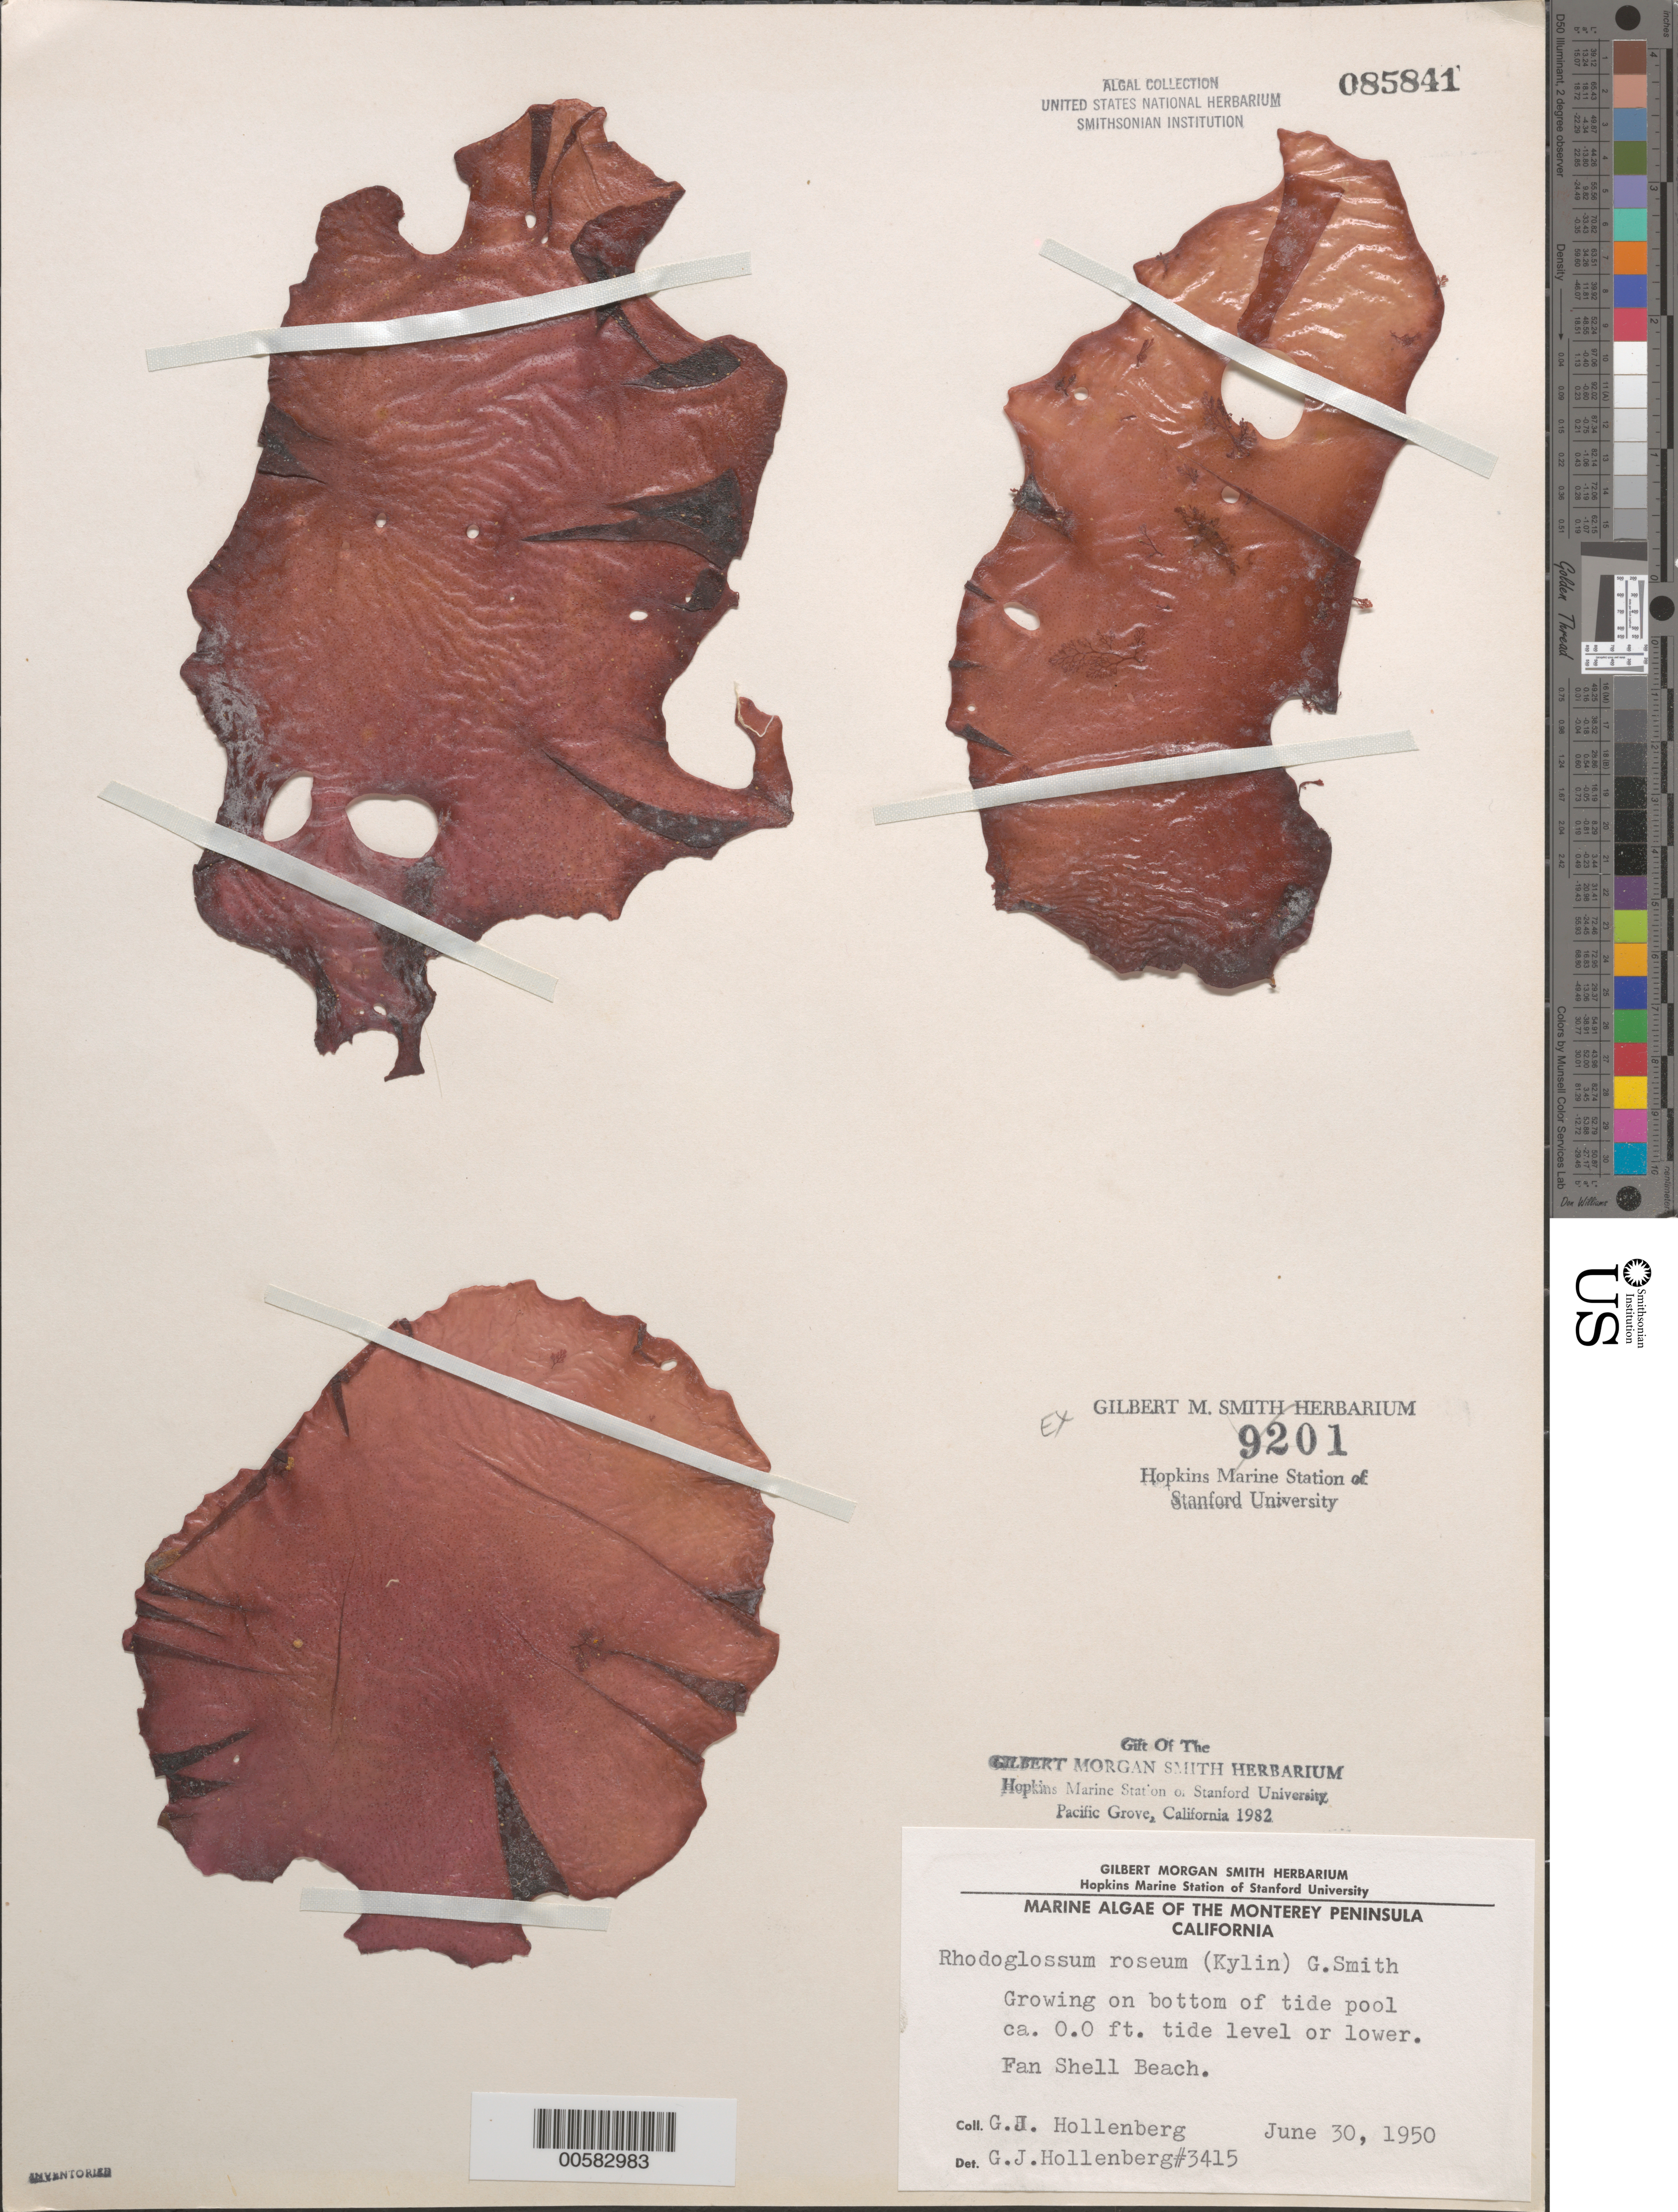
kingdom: Plantae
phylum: Rhodophyta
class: Florideophyceae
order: Gigartinales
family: Gigartinaceae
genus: Mazzaella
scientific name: Mazzaella rosea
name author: (Kylin) Fredericq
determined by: Algae name updating Project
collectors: G. Hollenberg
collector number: GJH 3415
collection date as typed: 30 Jun 1950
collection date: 1950-06-30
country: United States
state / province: California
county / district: Monterey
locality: Fan Shell Beach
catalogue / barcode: US 85841